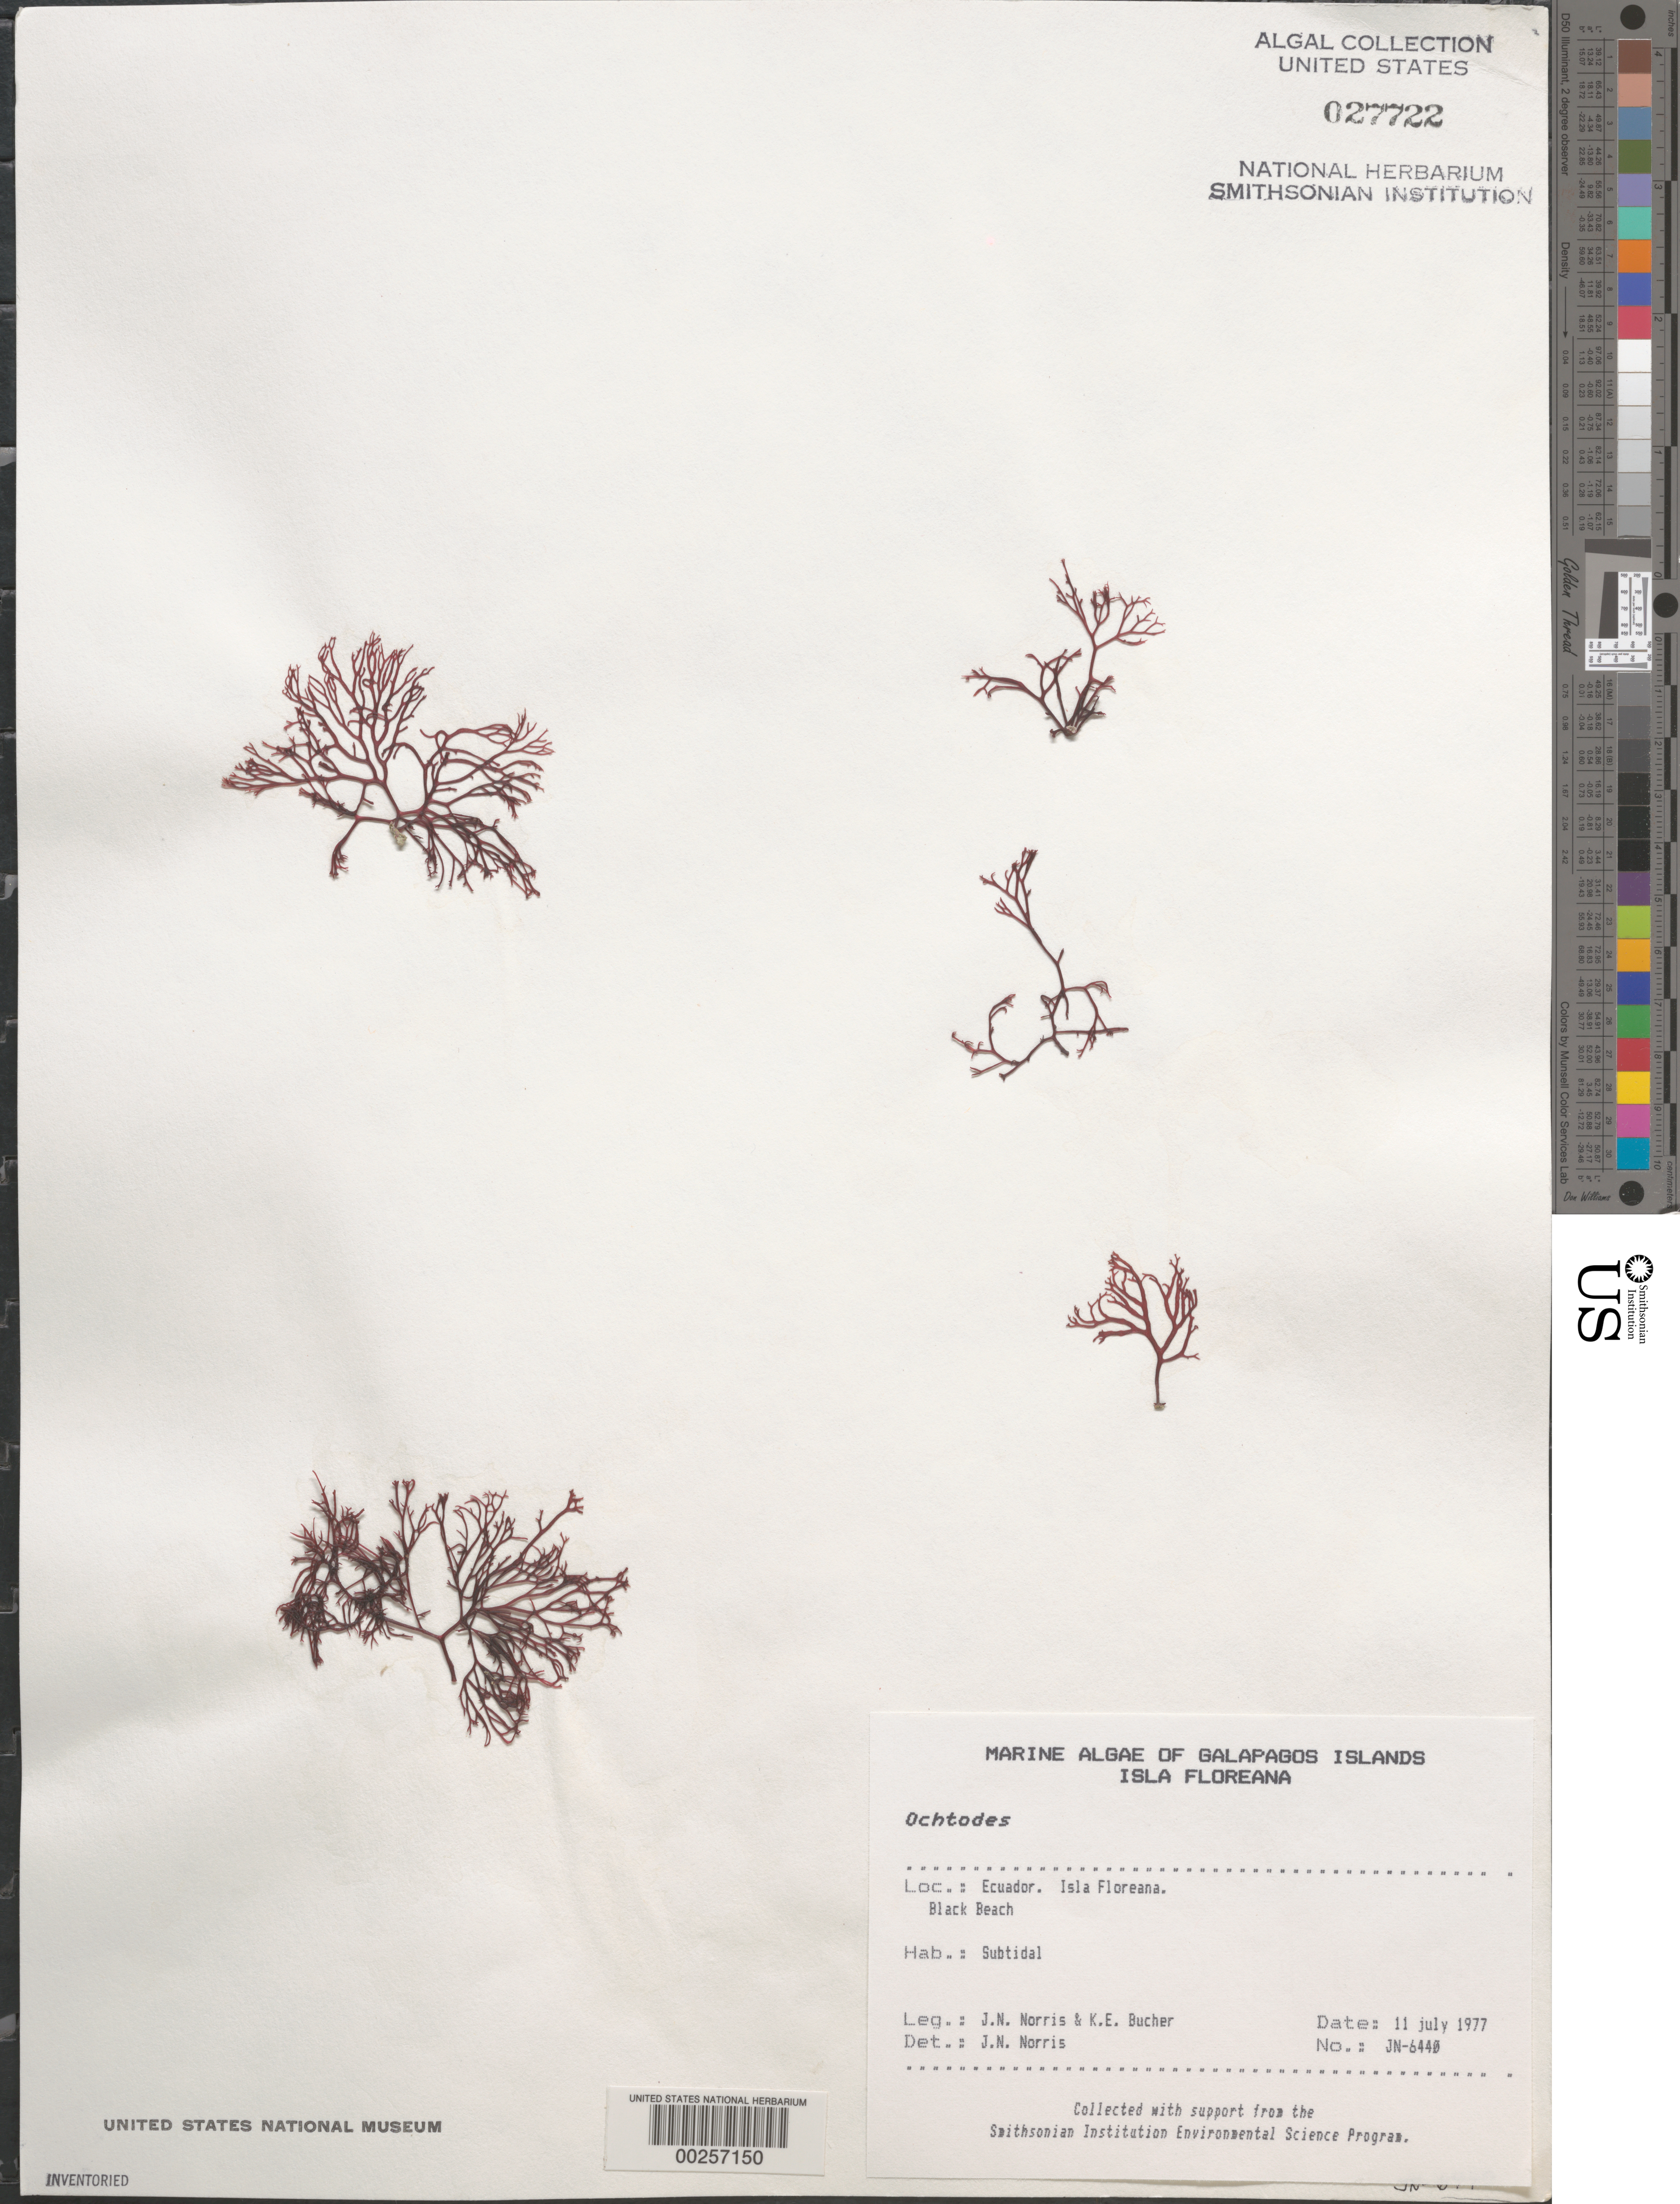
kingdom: Plantae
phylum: Rhodophyta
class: Florideophyceae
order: Gigartinales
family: Rhizophyllidaceae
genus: Ochtodes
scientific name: Ochtodes sp.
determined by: Norris, James N.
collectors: J. N. Norris & K. E. Bucher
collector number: JN-6440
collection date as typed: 11 Jul 1977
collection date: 1977-07-11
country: Ecuador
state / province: Colón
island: Floreana [Charles, Santa Maria]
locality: Black Beach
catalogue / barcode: US 27722